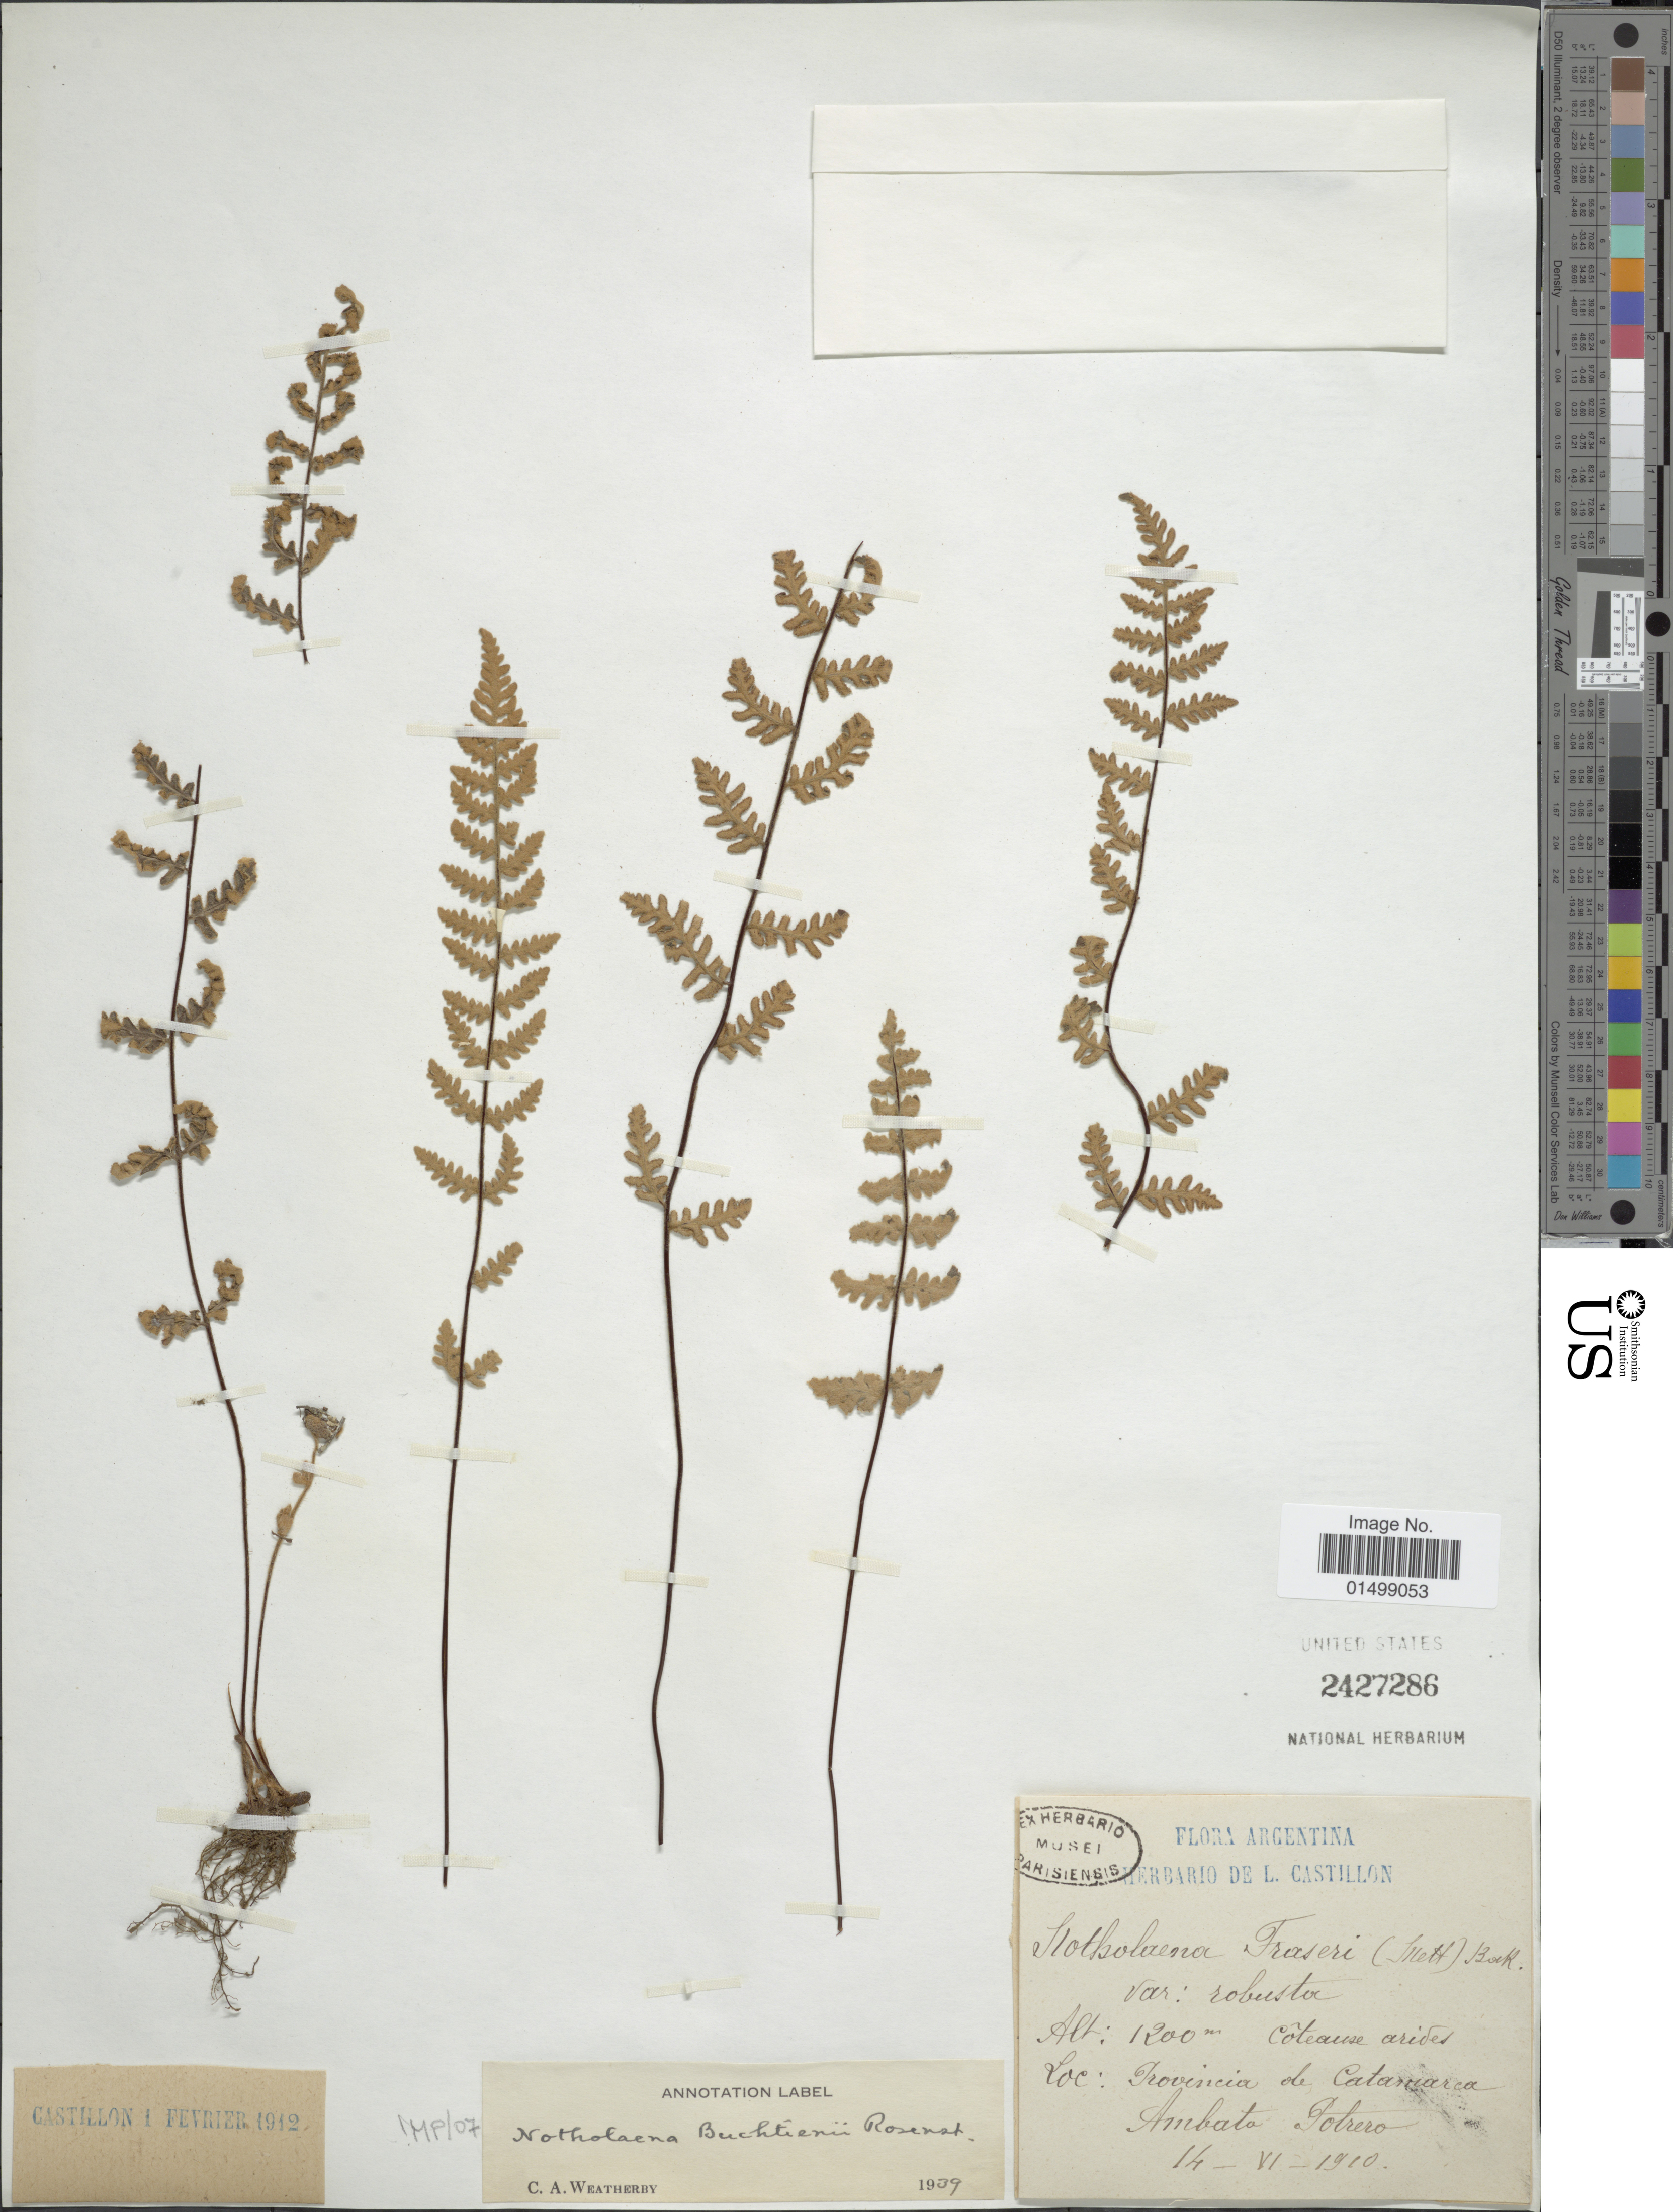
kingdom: Plantae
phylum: Tracheophyta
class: Polypodiopsida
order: Polypodiales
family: Pteridaceae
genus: Cheilanthes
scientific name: Cheilanthes buchtienii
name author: (Rosenst.) R.M. Tryon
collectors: L. Castillón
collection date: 1910-06-14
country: Argentina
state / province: Catamarca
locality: Ambata Totero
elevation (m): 1200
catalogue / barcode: US 2427286